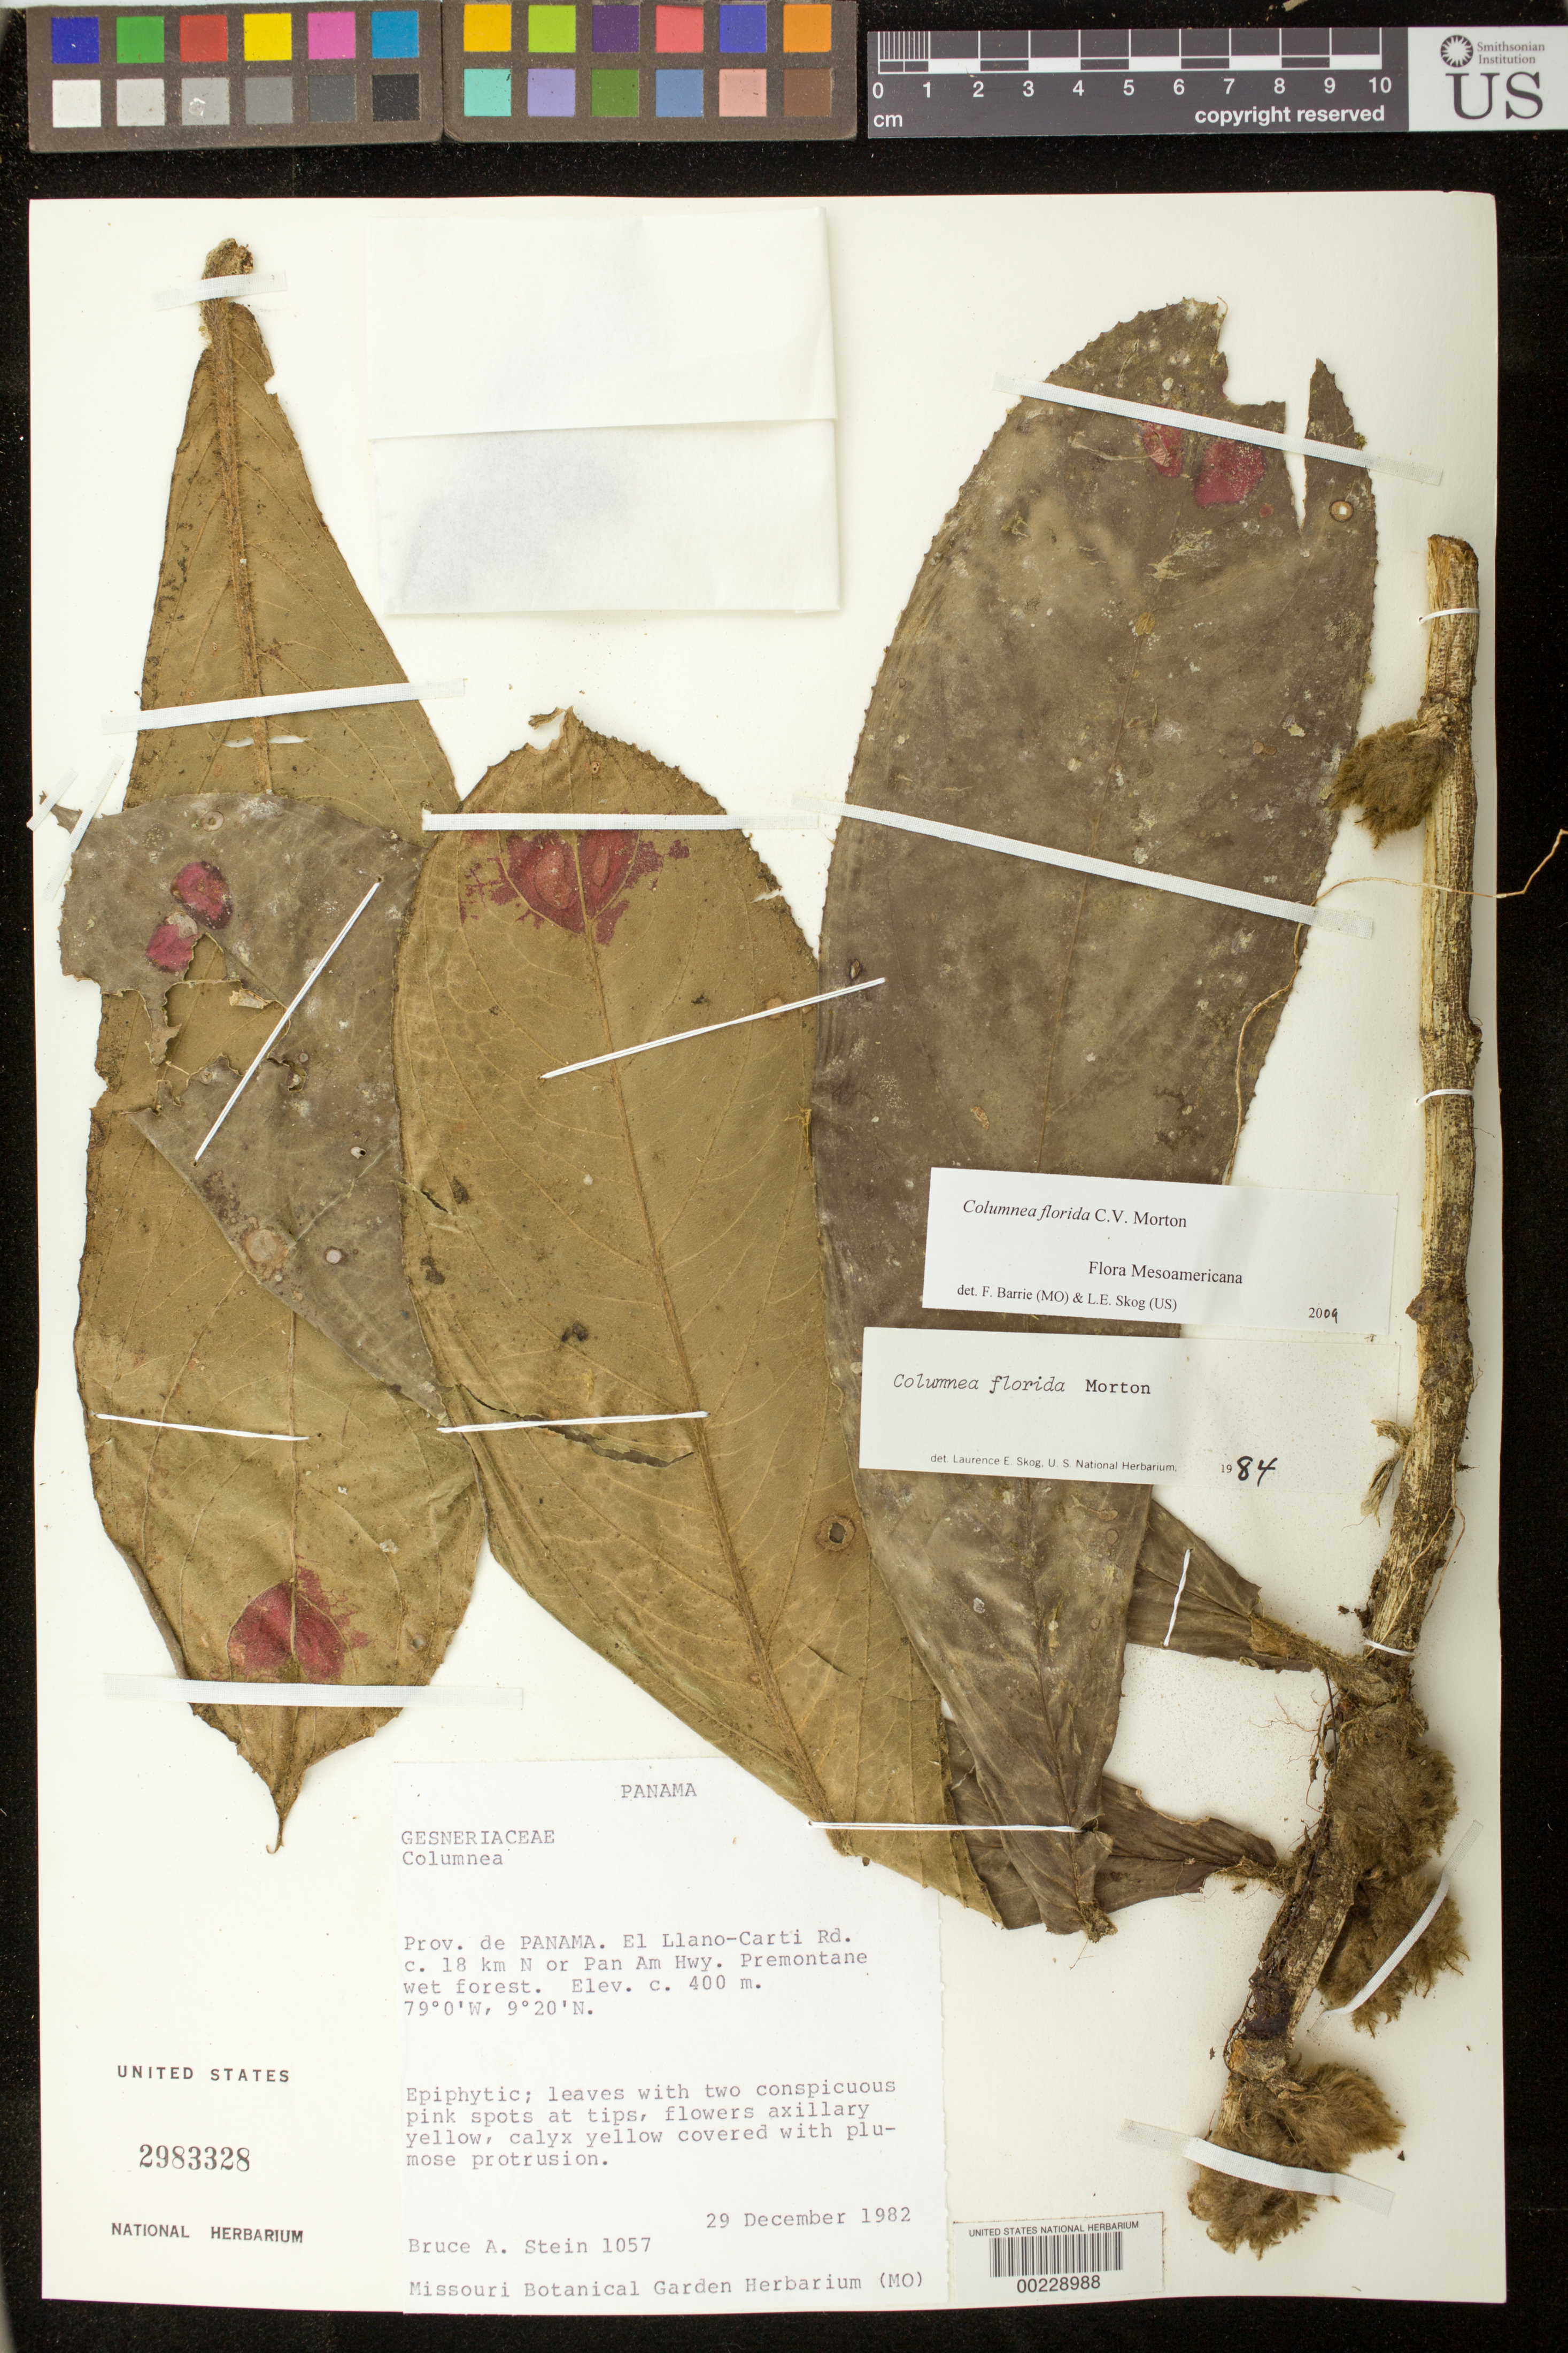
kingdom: Plantae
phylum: Tracheophyta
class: Magnoliopsida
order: Lamiales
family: Gesneriaceae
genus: Columnea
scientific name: Columnea florida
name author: C.V. Morton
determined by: Skog, Laurence E.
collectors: B. A. Stein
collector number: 1057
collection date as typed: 29 Dec 1982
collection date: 1982-12-29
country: Panama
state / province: Panamá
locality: El Llano-Carti Rd c. 18 km N of Pan Am Hwy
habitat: Premontane wet forest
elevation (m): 400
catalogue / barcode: US 2983328